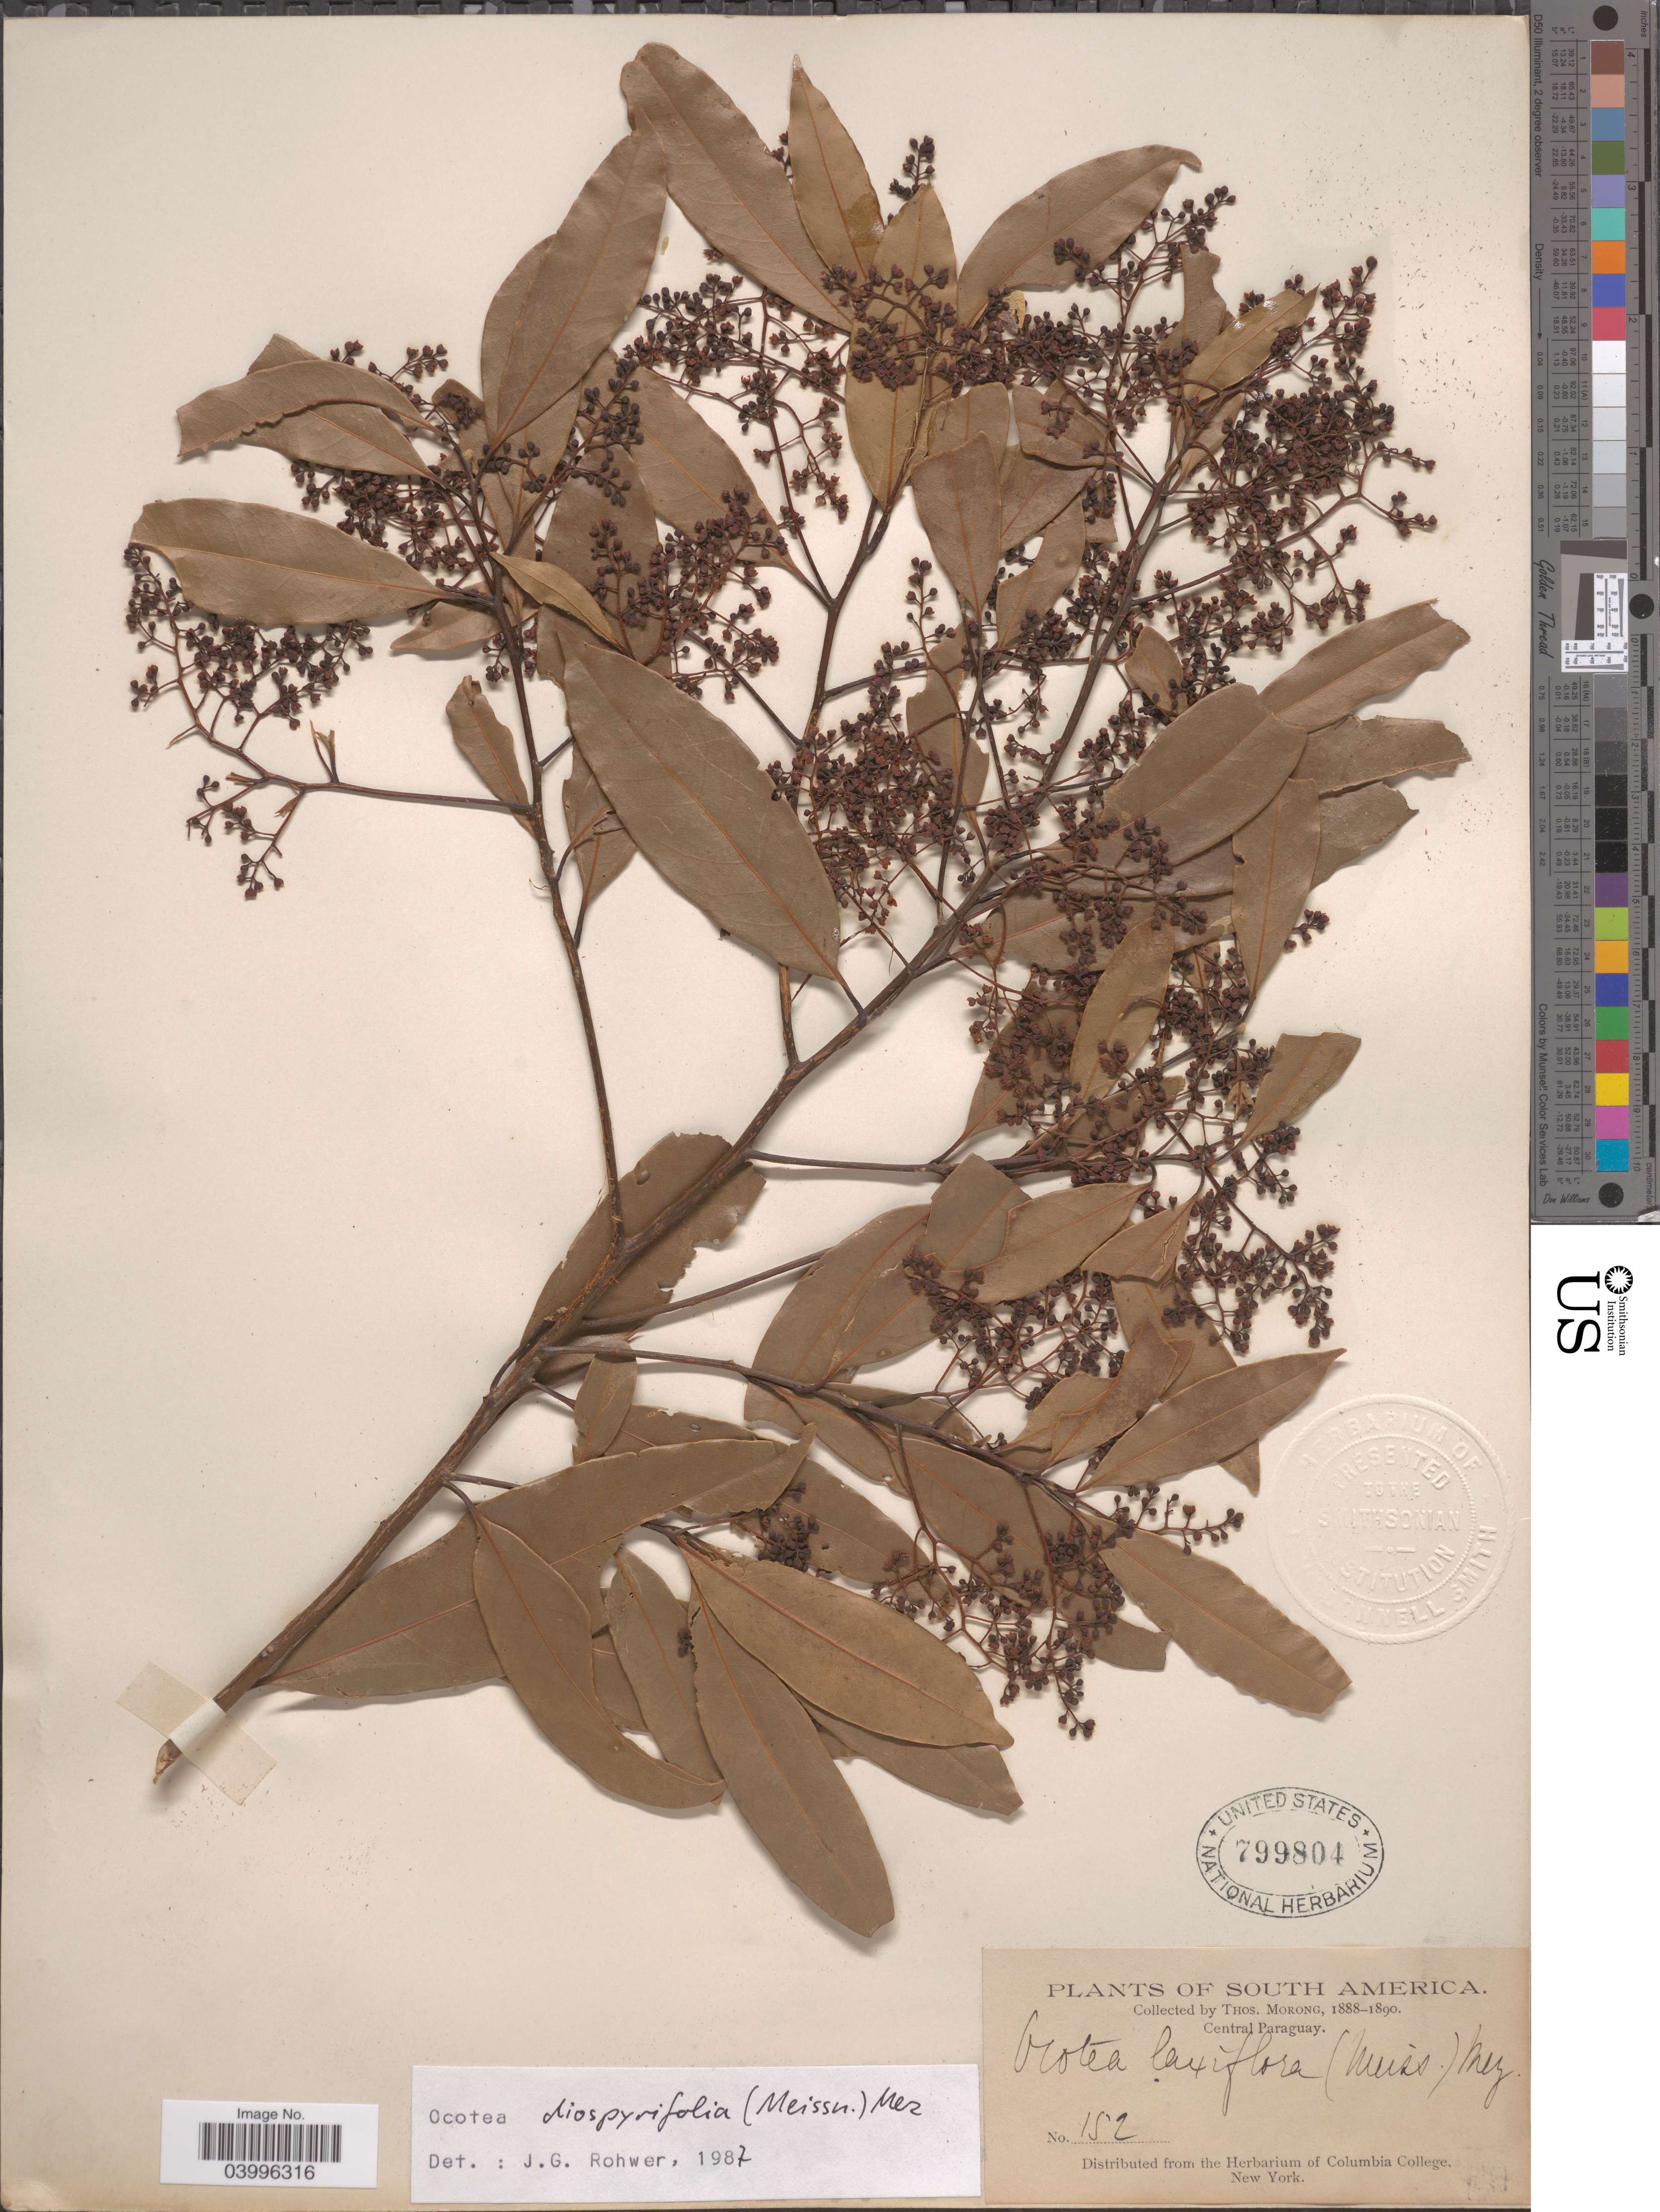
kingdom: Plantae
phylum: Tracheophyta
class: Magnoliopsida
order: Laurales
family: Lauraceae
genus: Ocotea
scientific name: Ocotea diospyrifolia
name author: (Meisn.) Mez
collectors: ex herb. T. Morong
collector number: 152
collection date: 1888/1890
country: Paraguay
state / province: Central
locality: Central Paraguay.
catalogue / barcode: US 799804